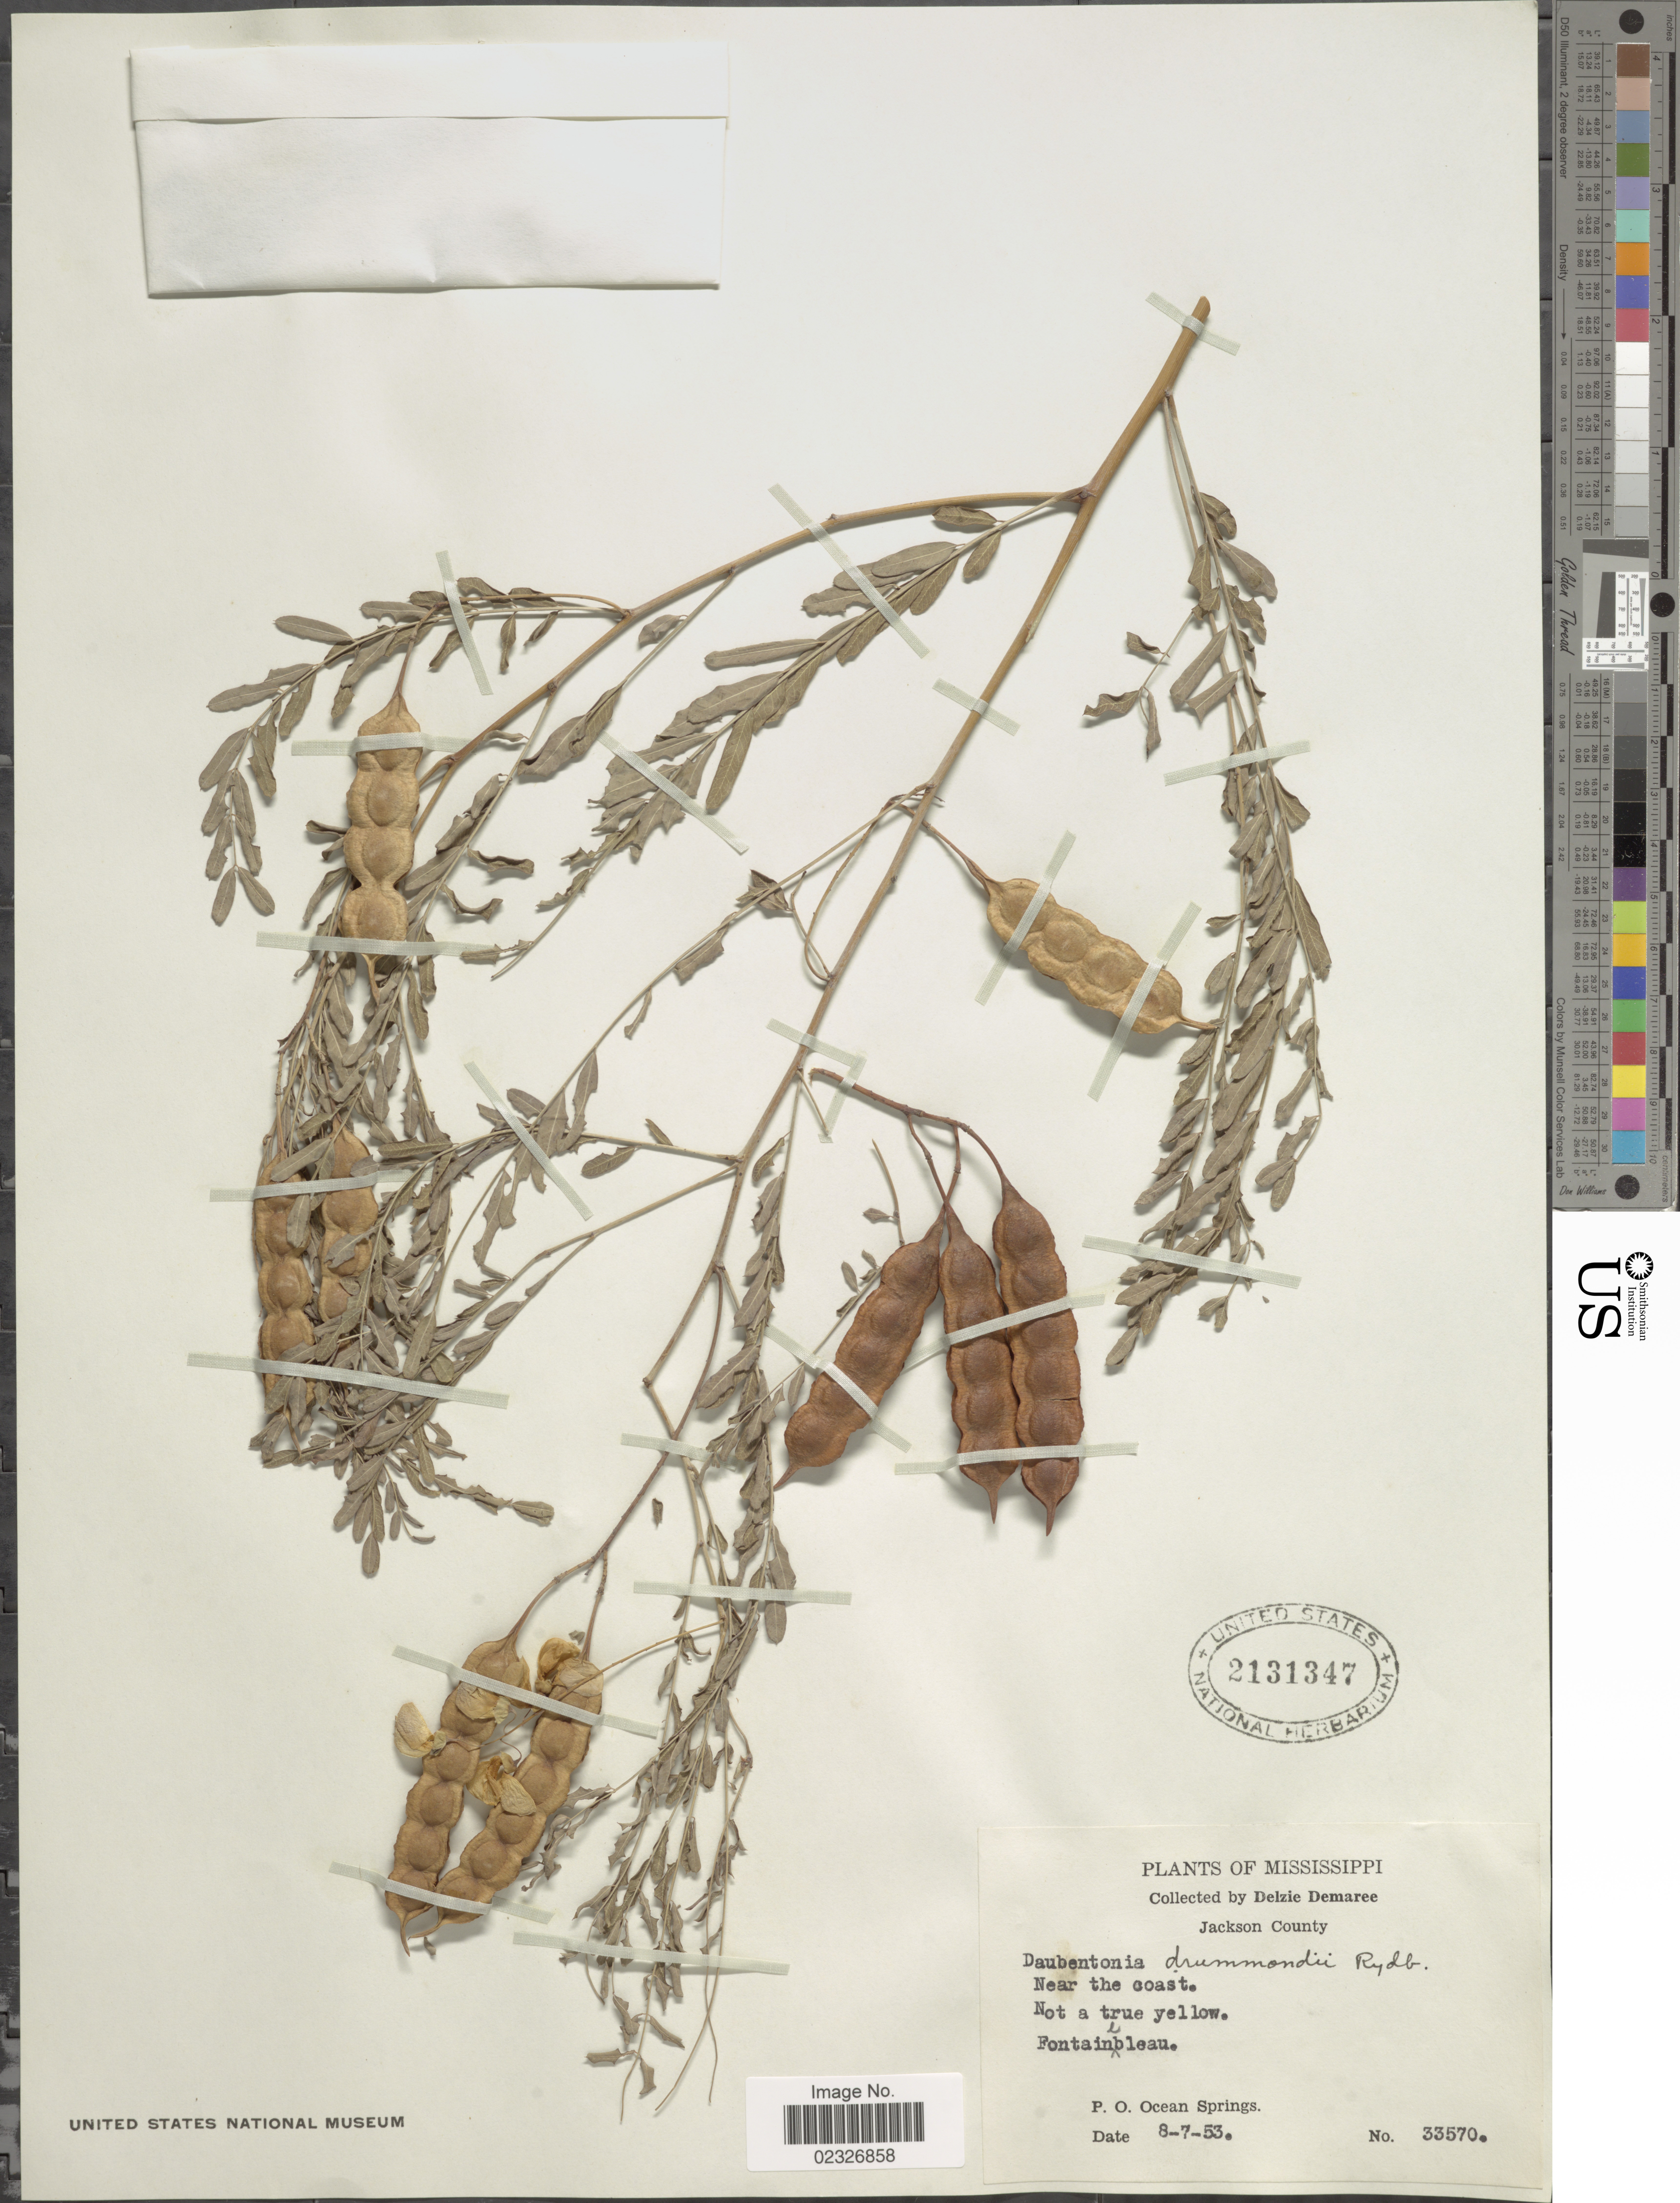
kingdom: Plantae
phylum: Tracheophyta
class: Magnoliopsida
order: Fabales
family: Fabaceae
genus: Sesbania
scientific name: Sesbania drummondii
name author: (Rydb.) Cory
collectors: D. Demaree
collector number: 33570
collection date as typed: Transcribed d/m/y: 7/8/53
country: United States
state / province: Mississippi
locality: Jackson County, Ocean Springs, Fontainebleau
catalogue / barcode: US 2131347